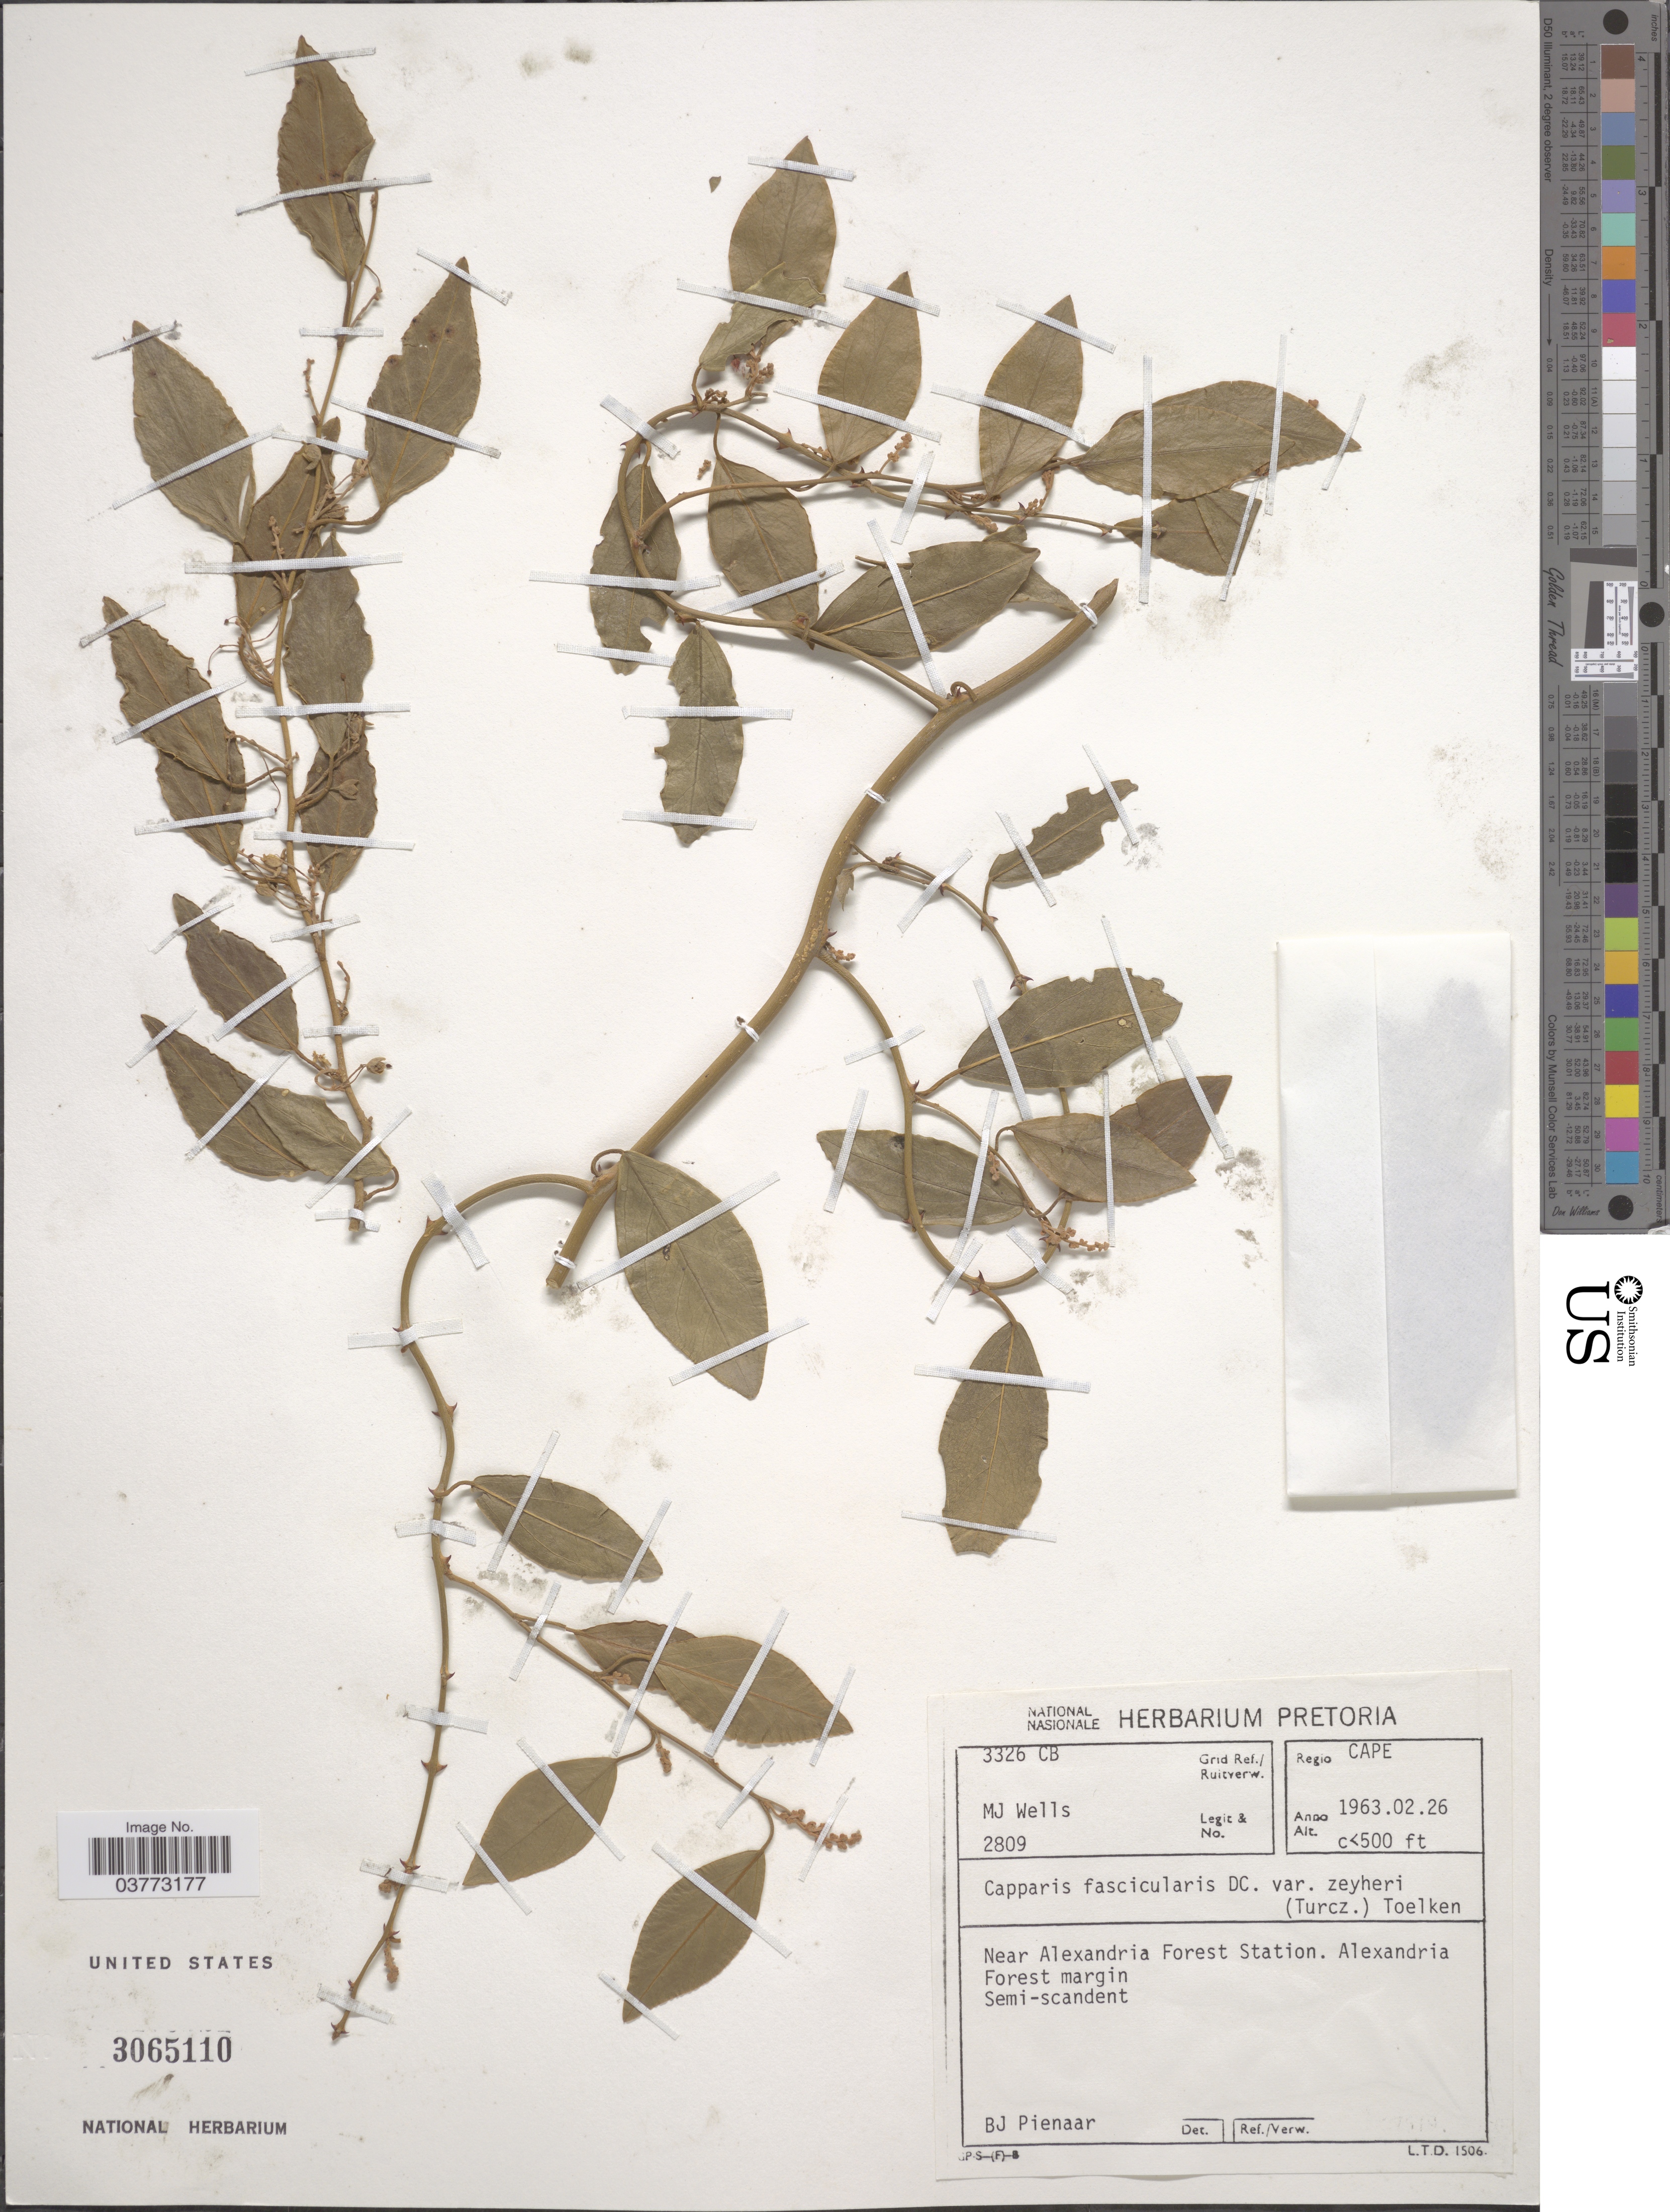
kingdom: Plantae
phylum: Tracheophyta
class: Magnoliopsida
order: Brassicales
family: Capparaceae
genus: Capparis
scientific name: Capparis fascicularis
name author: DC.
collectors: M. Wells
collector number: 2809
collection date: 1963-02-26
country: South Africa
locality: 3326 CB Grid Ref./ Ruitverw. Regio Cape. Near Alexandria Forest Station. Alexandria Forest margin.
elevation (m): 152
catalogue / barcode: US 3065110